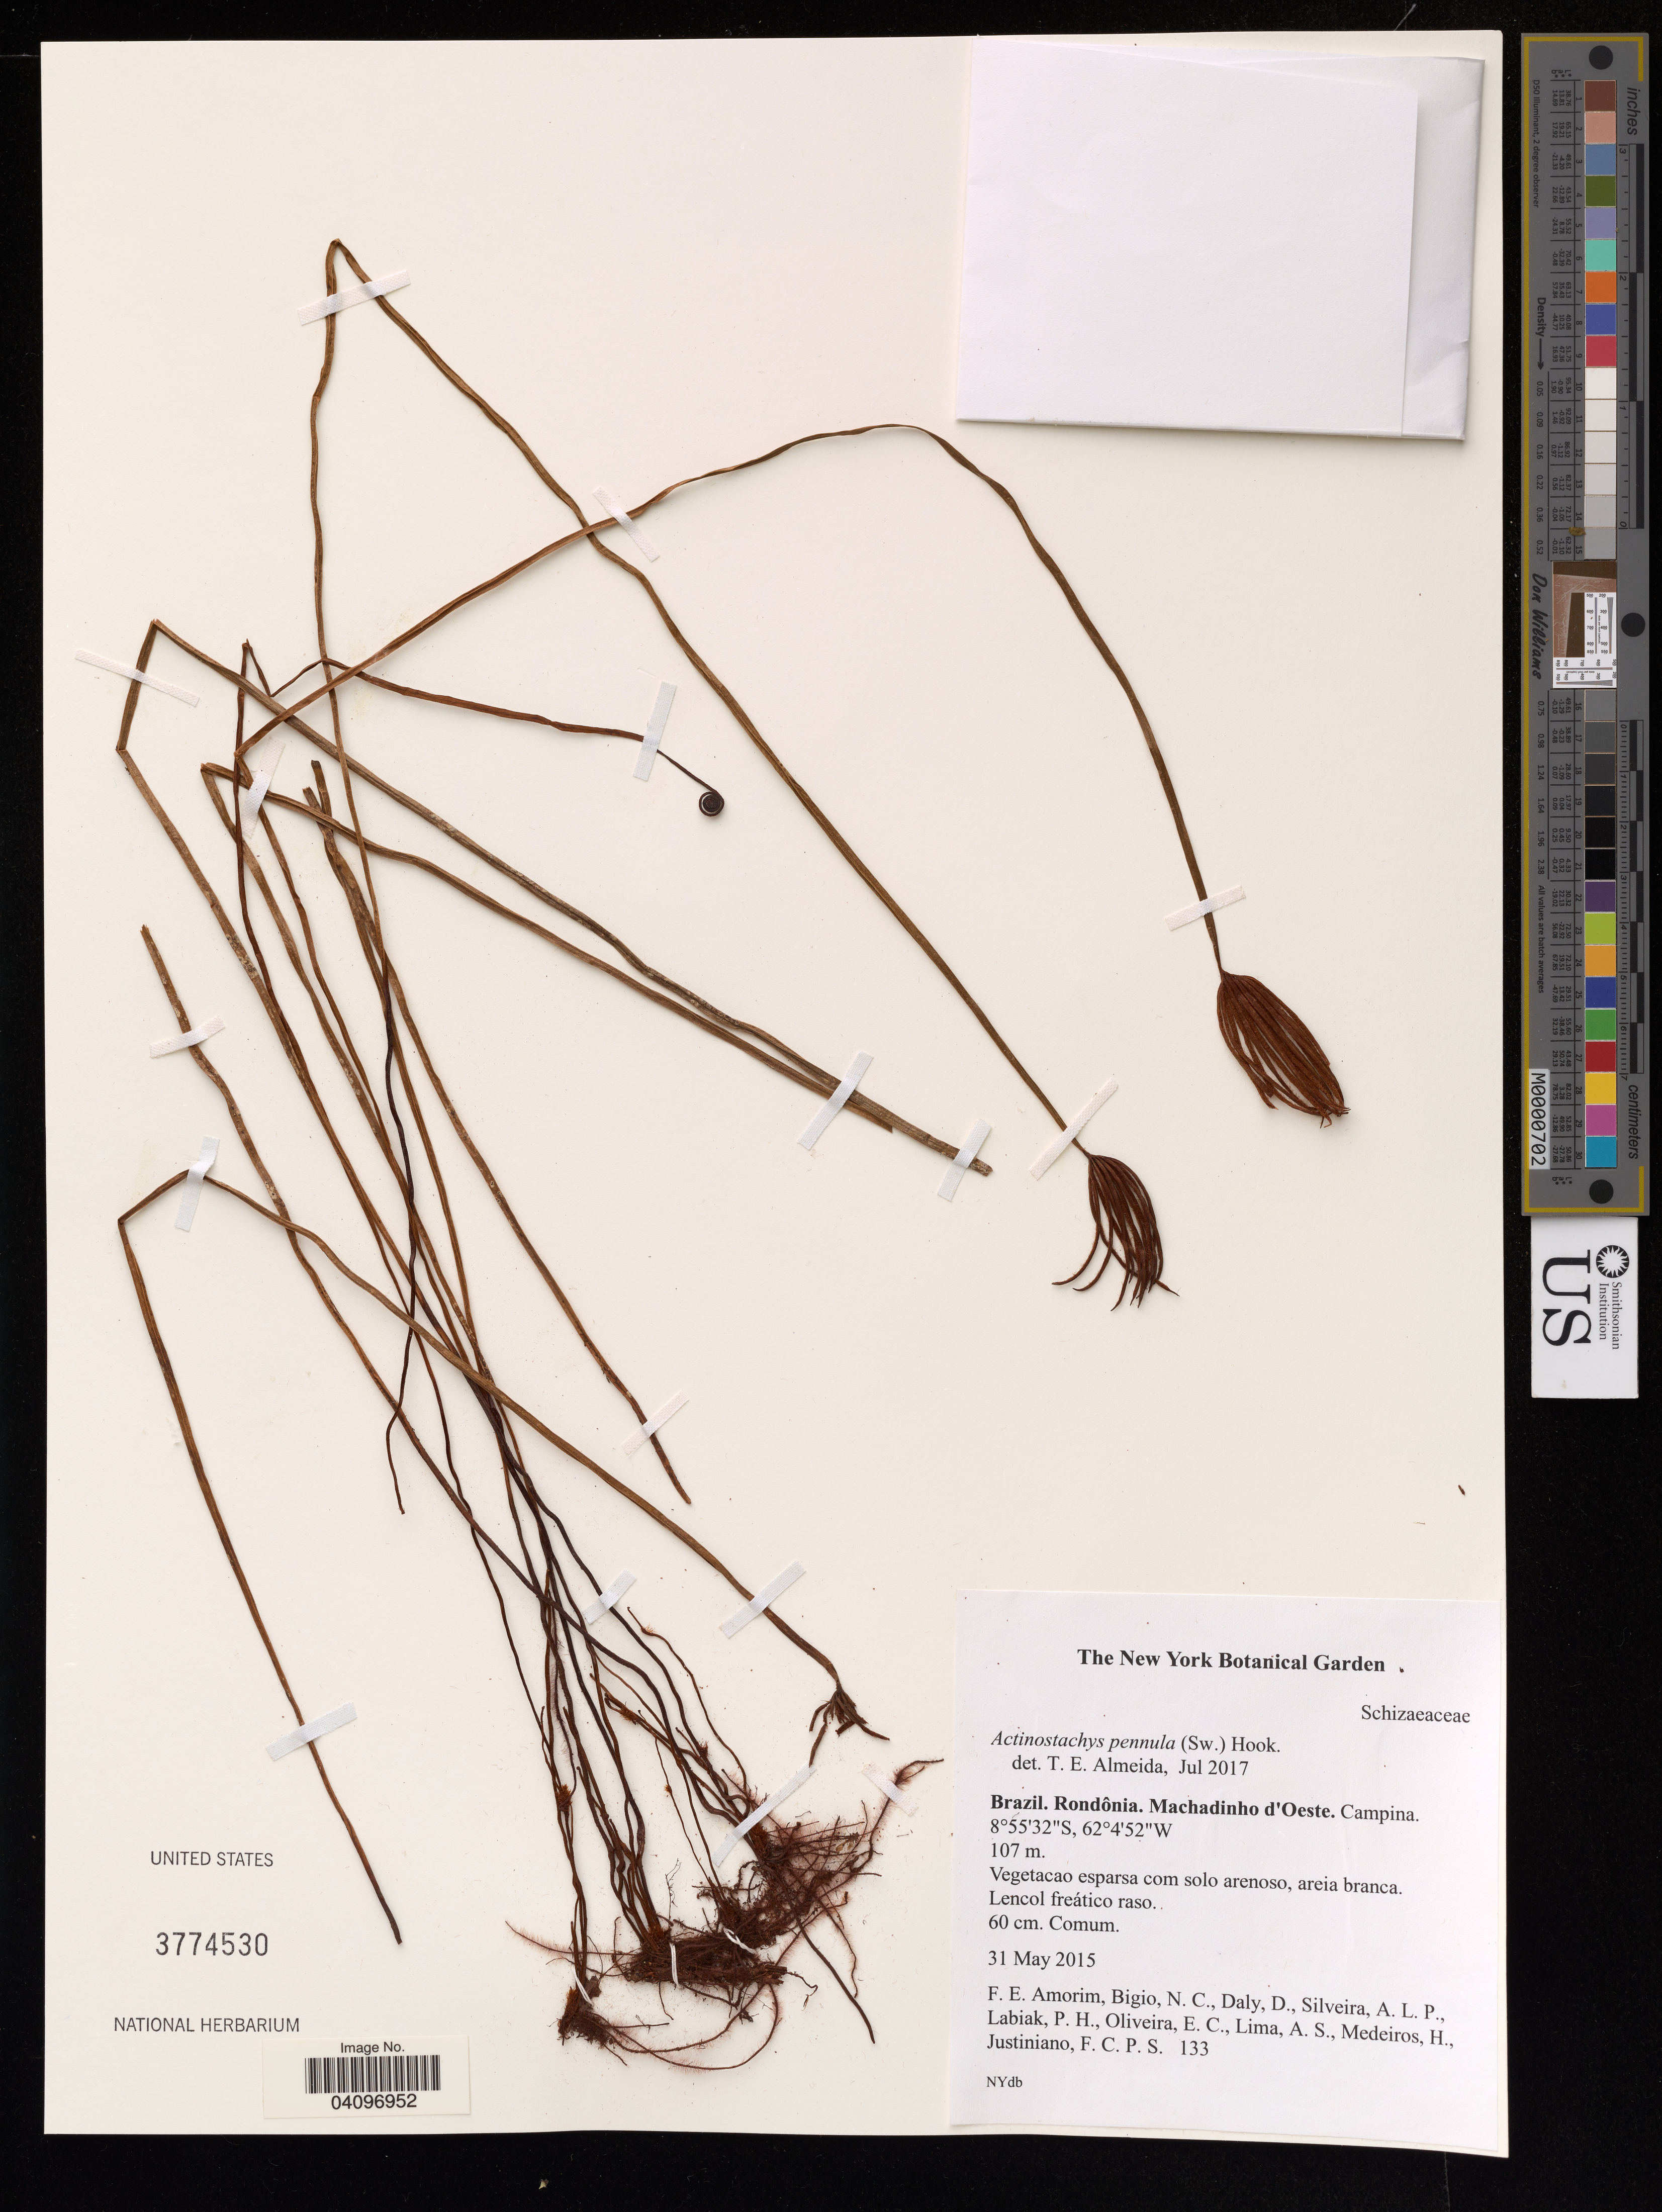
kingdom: Plantae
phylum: Tracheophyta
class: Polypodiopsida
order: Schizaeales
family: Schizaeaceae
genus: Actinostachys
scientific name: Actinostachys pennula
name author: (Sw.) Hook.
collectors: F. Amorim, N. C. Bigio, D. Daly & A. Silveira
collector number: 133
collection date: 2015-05-31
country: Brazil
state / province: Rondônia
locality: Machadinho d'Oeste. Campina.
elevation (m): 107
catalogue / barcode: US 3774530